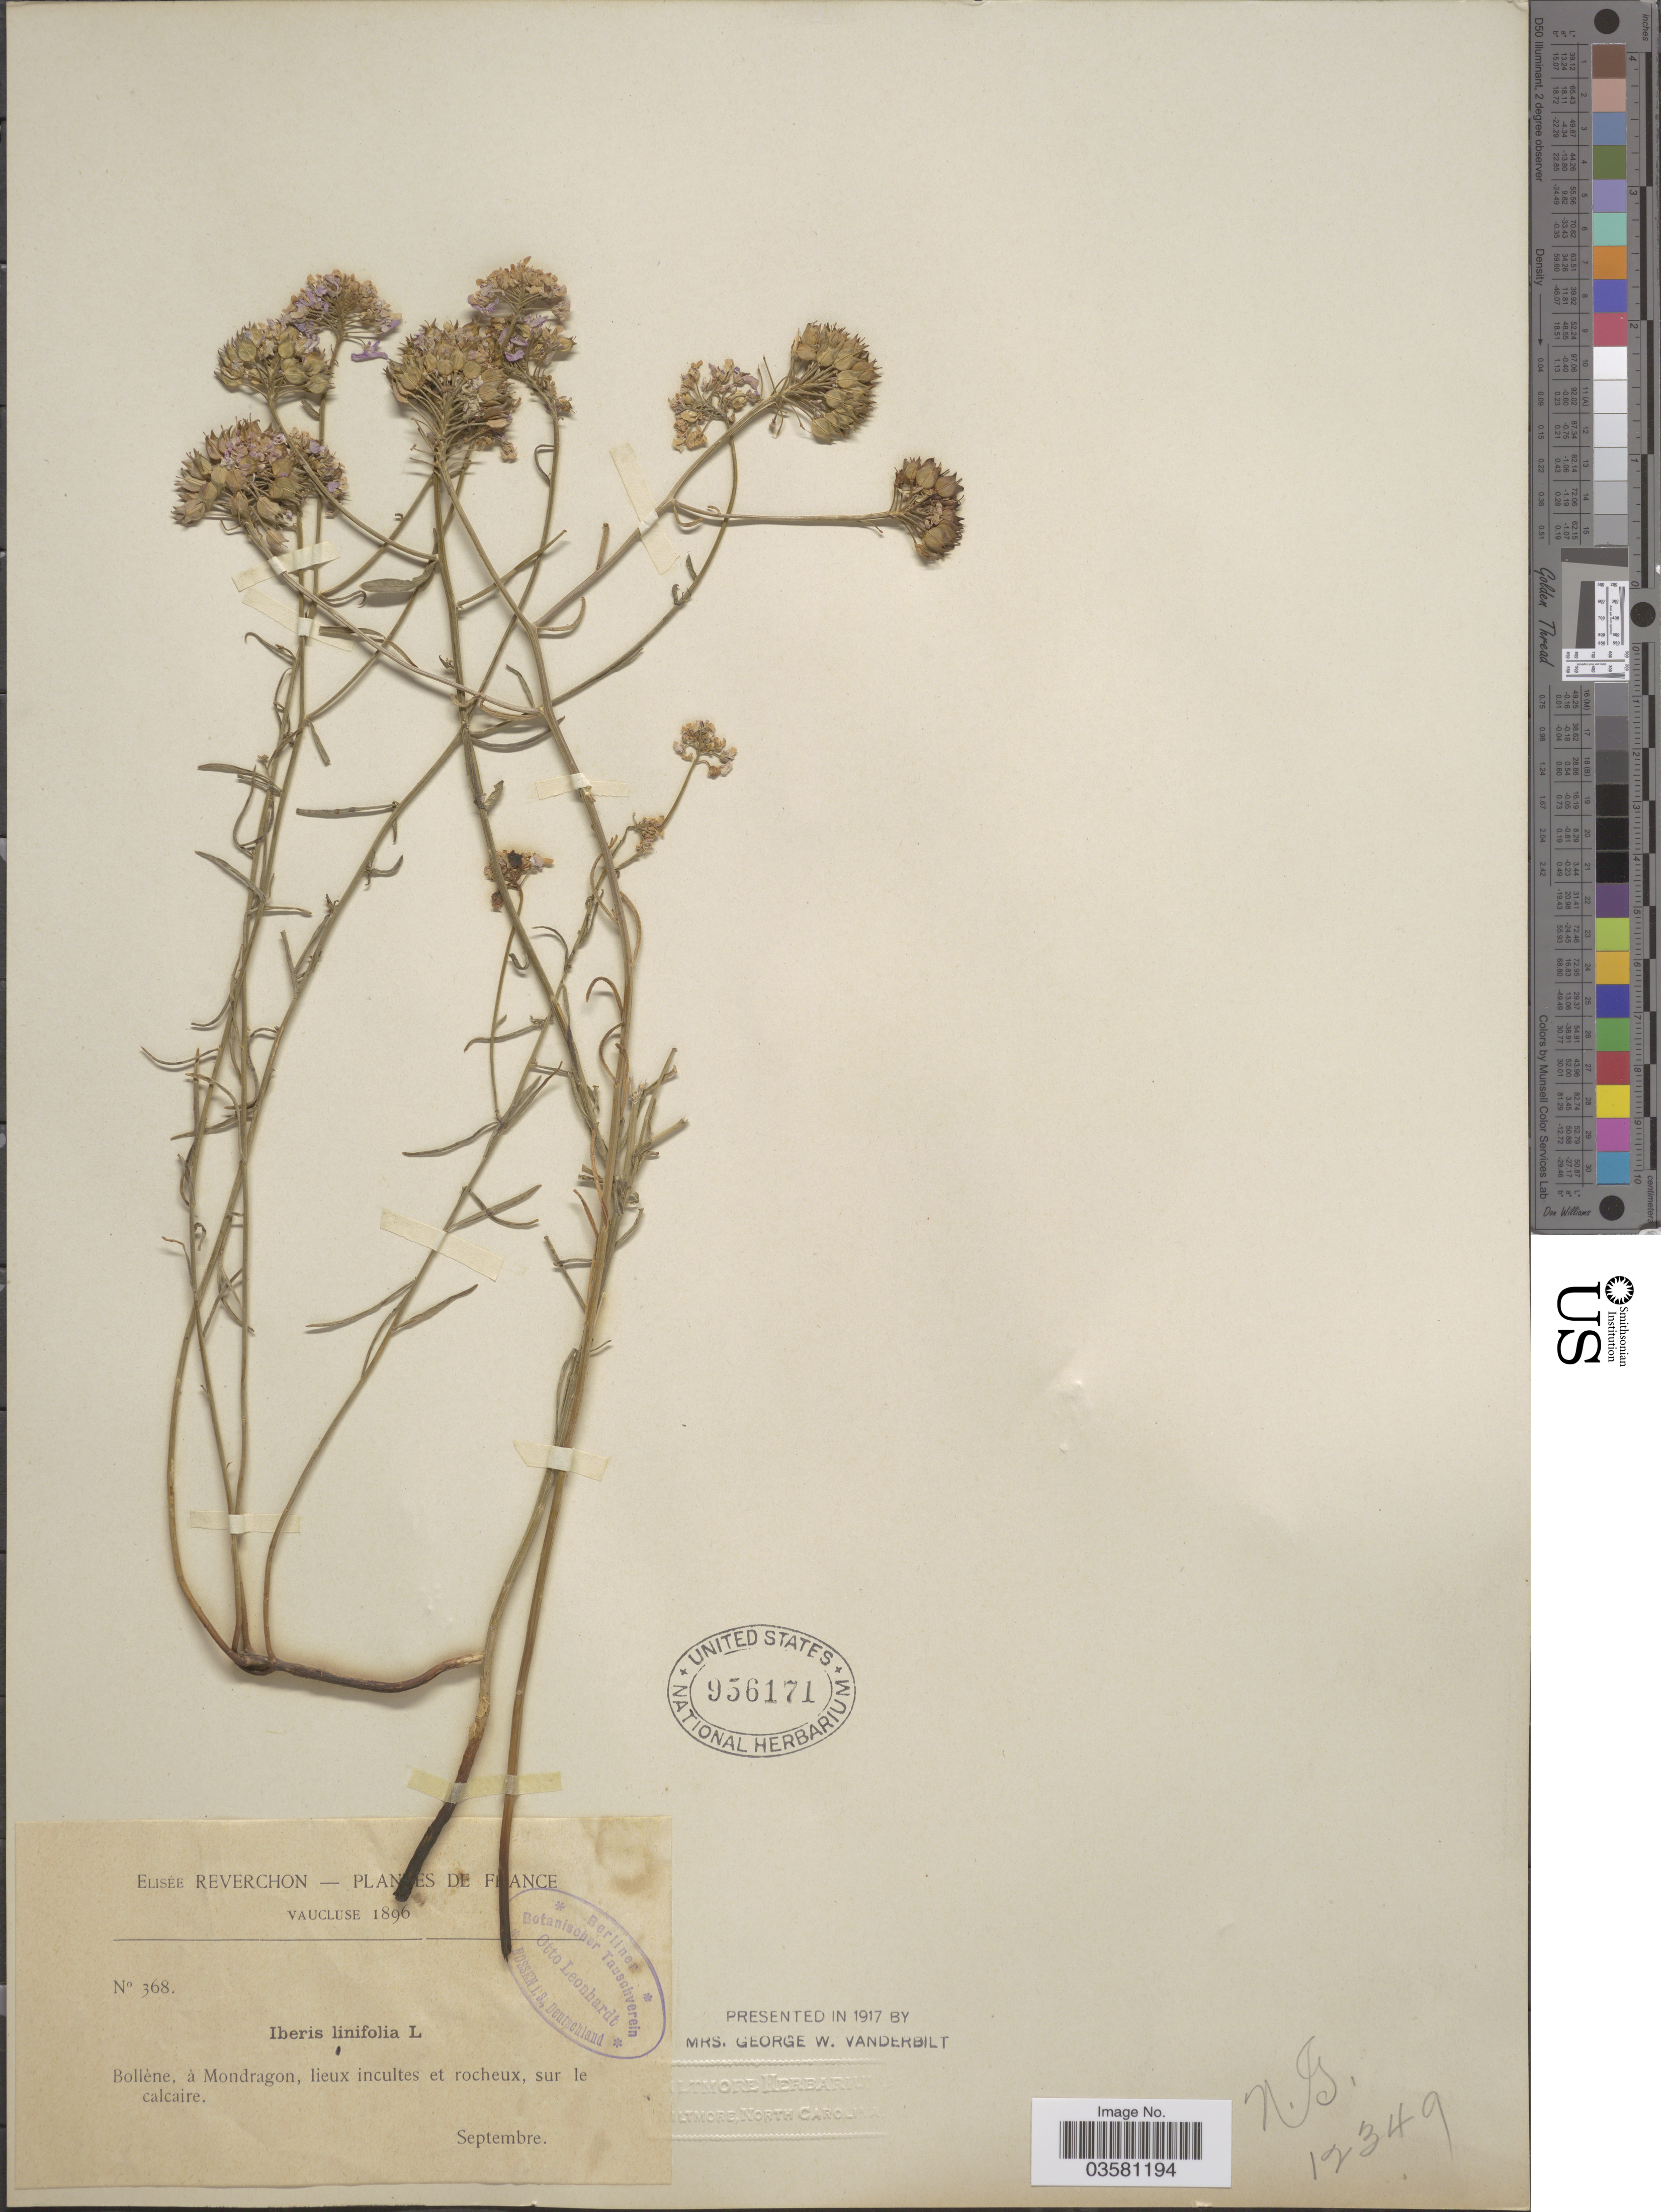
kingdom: Plantae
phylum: Tracheophyta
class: Magnoliopsida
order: Brassicales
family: Brassicaceae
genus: Iberis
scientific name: Iberis linifolia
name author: Steud.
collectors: E. Reverchon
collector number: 368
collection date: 1896-09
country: France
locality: Bollène, à Mondragon.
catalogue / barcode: US 956171